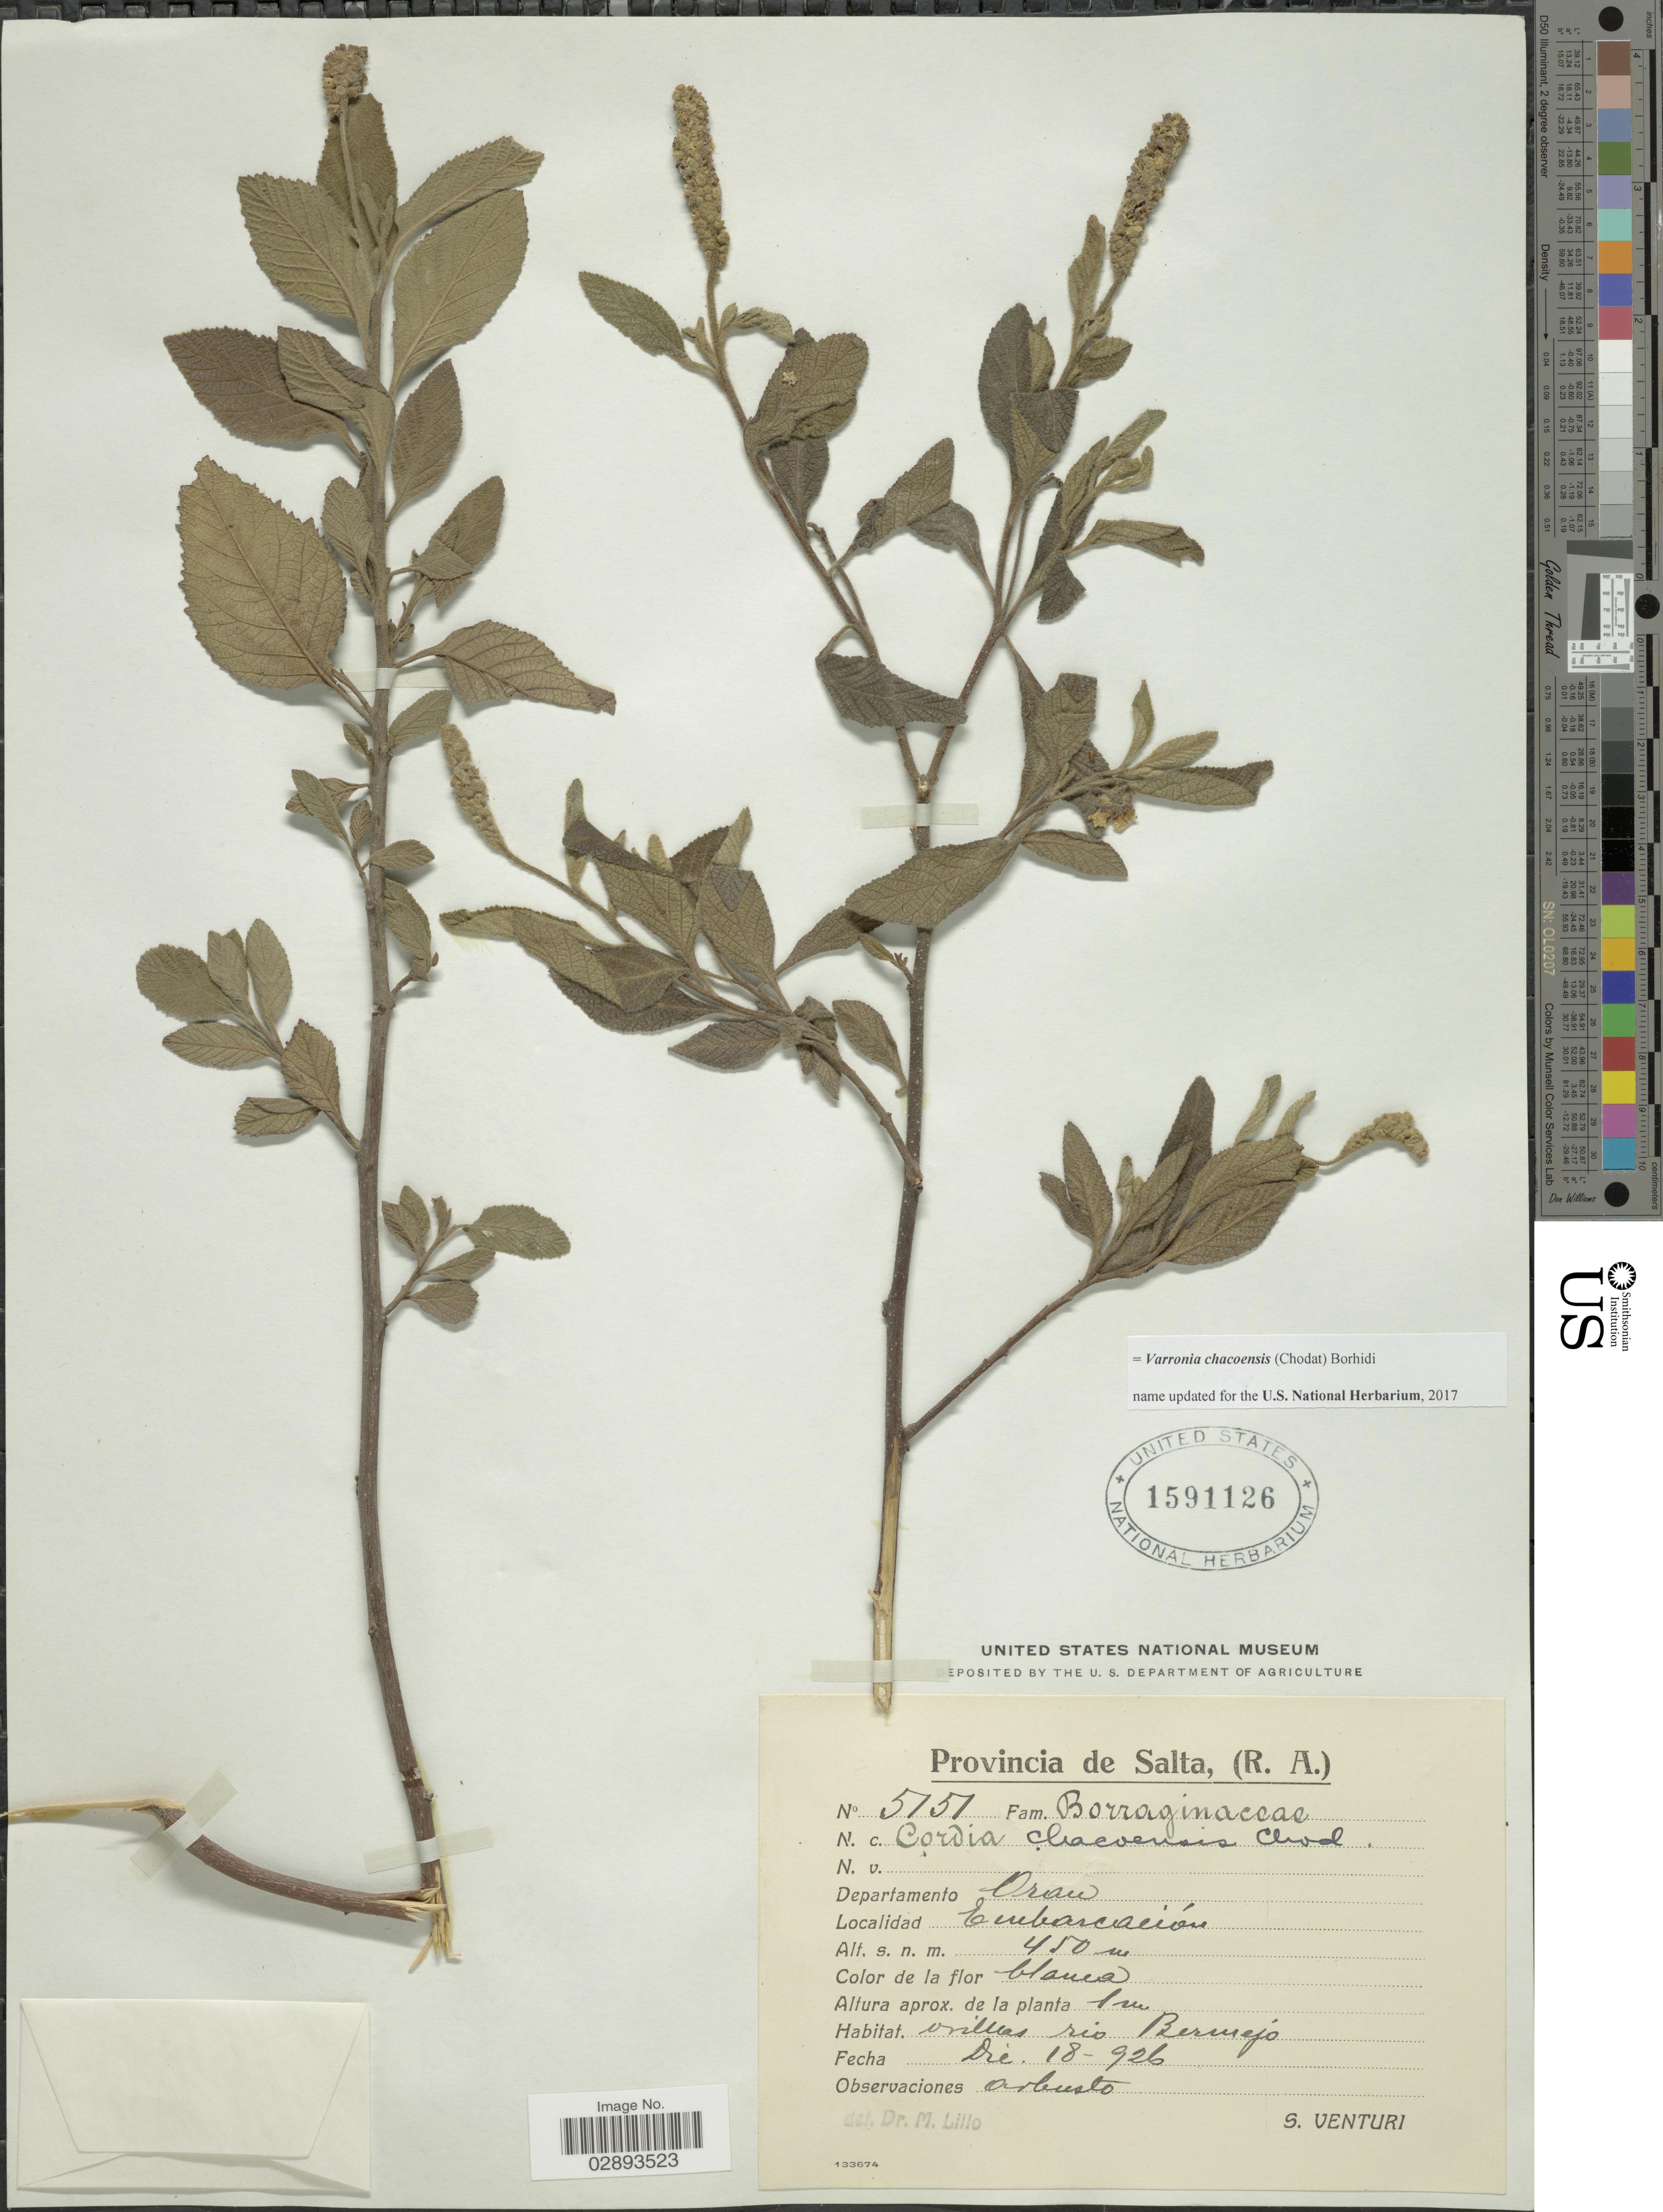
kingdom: Plantae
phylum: Tracheophyta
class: Magnoliopsida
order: Boraginales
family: Cordiaceae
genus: Varronia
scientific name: Varronia chacoensis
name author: (Chodat) Borhidi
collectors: S. Venturi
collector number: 5151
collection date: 1926-12-18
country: Argentina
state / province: Salta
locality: Provincia de Salta, (R.A.) Departamento Oran, Embarcación.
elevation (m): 450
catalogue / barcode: US 1591126